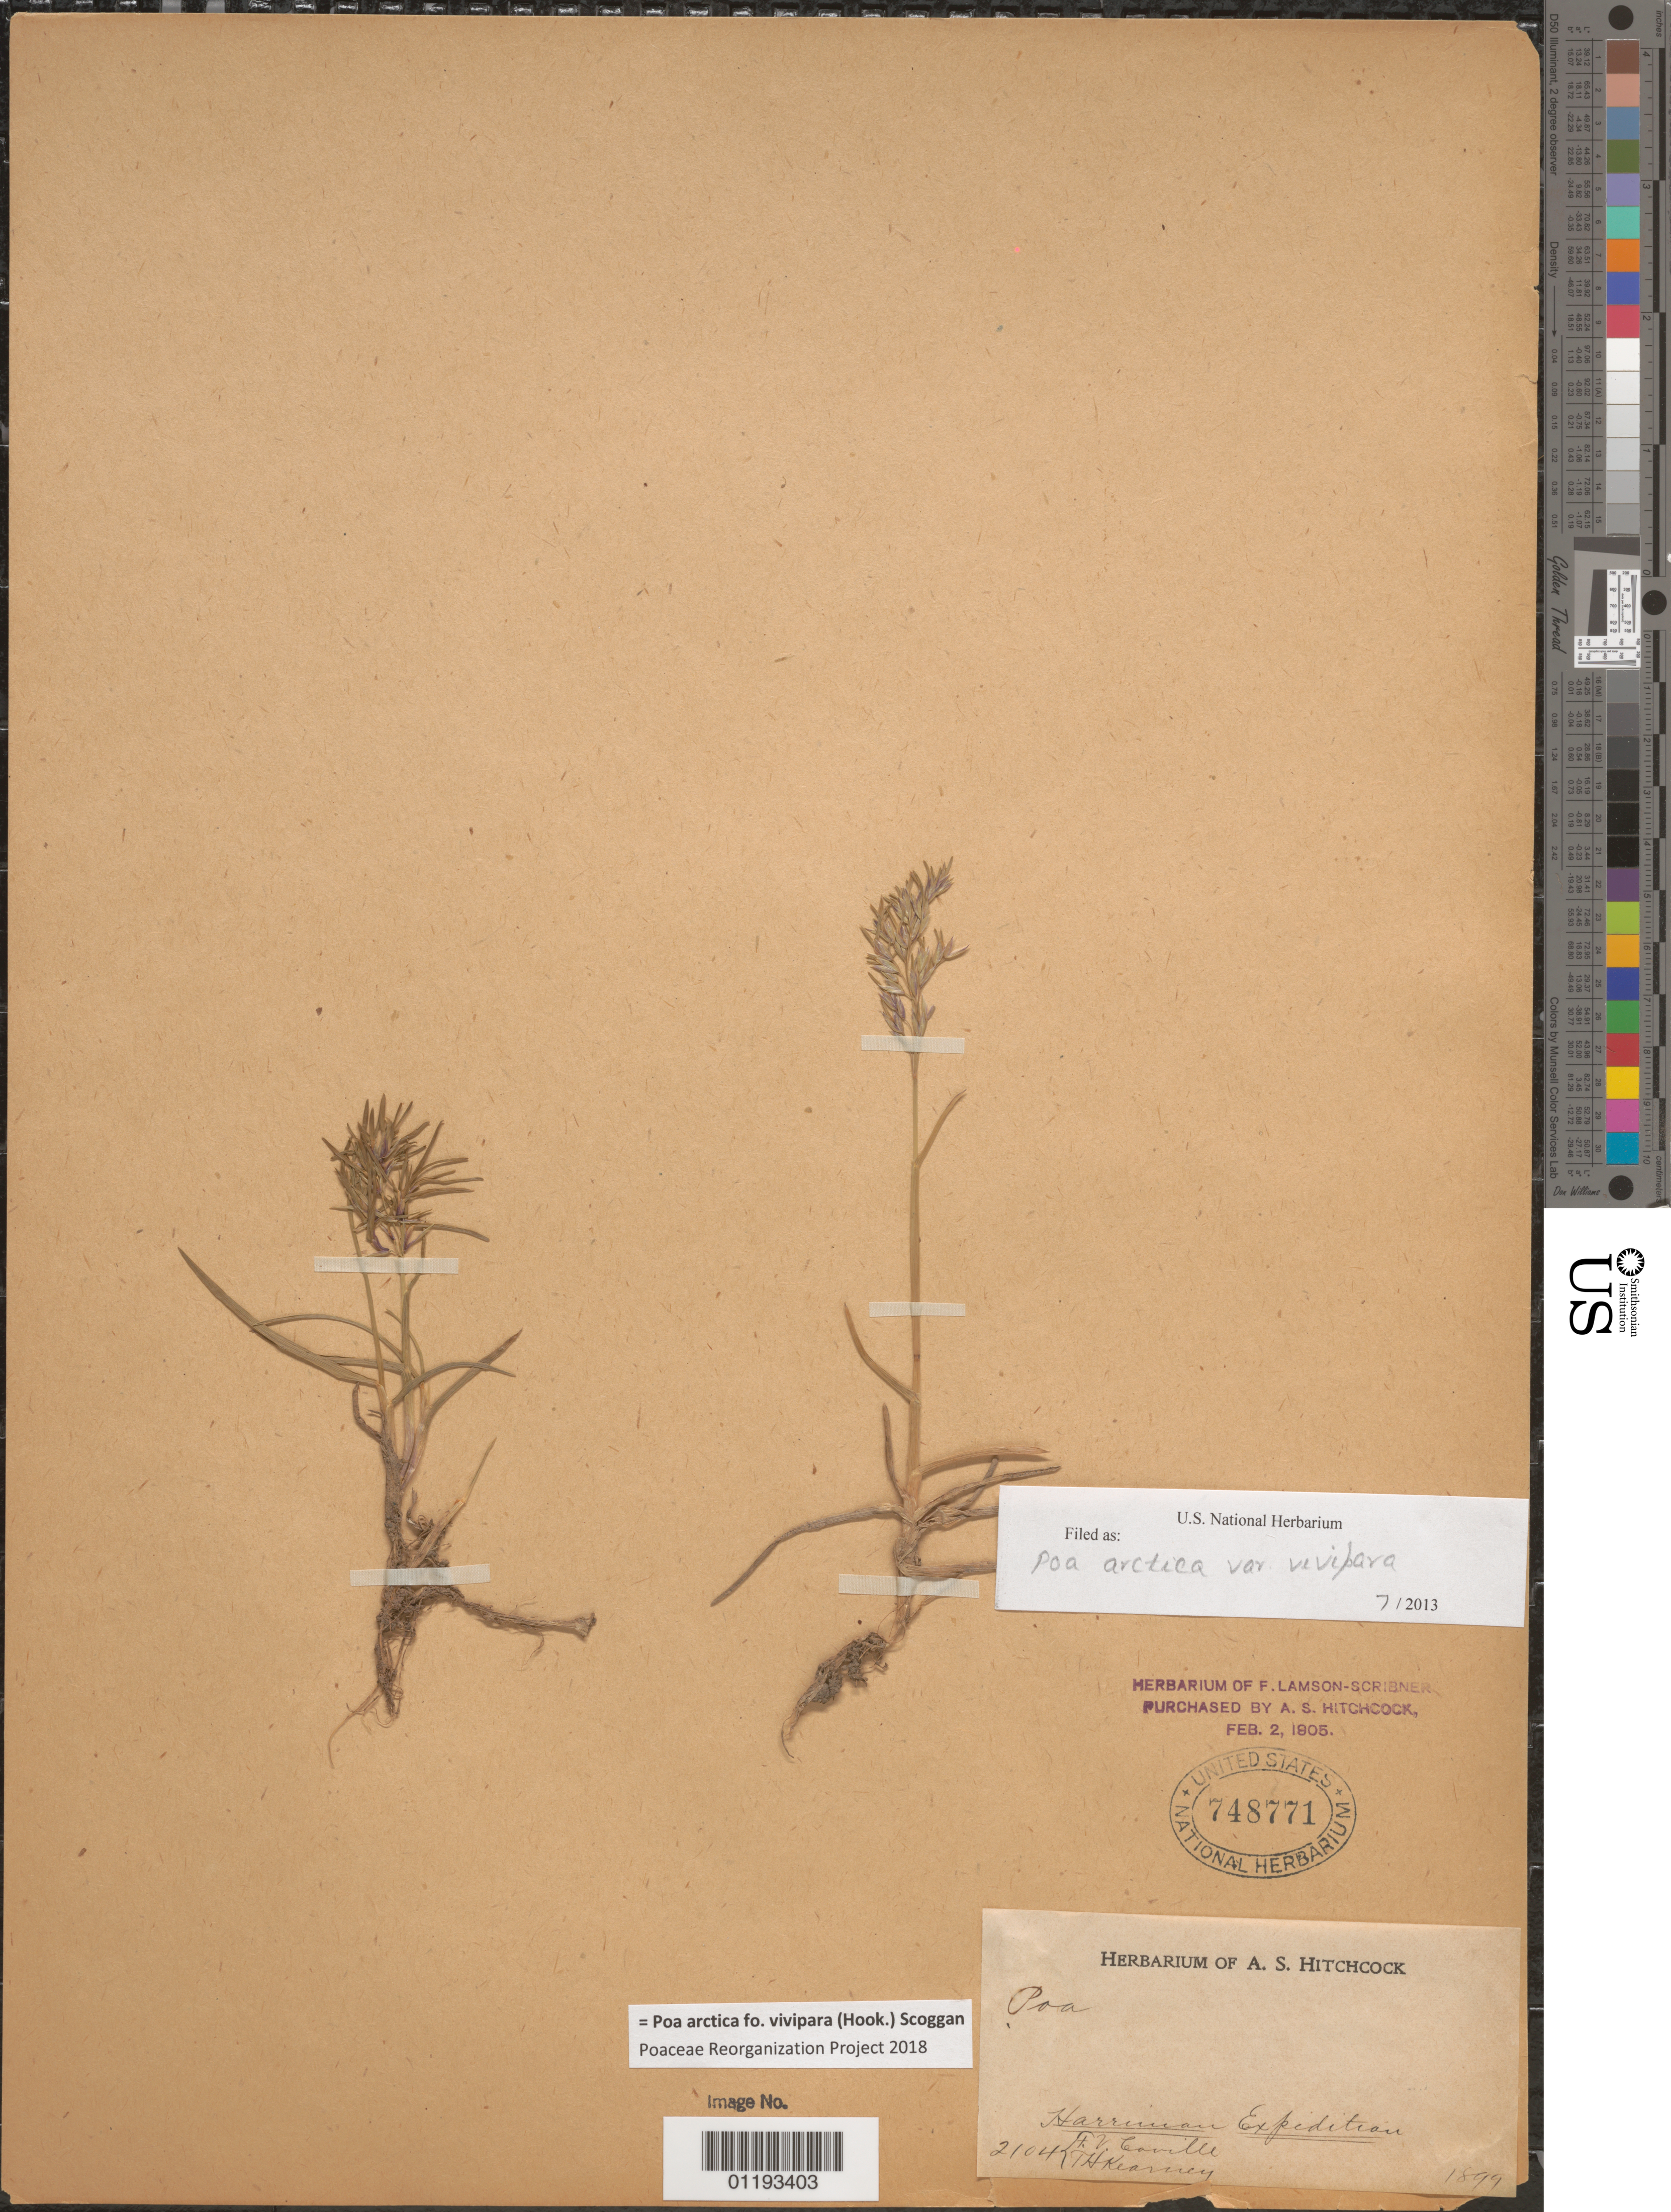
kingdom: Plantae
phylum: Tracheophyta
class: Liliopsida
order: Poales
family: Poaceae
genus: Poa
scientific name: Poa arctica f. vivipara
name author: (Hook.) Scoggan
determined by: Poaceae Reorganization Project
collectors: F. V. Coville & T. H. Kearney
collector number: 2104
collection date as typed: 1899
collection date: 1899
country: United States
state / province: Alaska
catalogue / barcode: US 748771